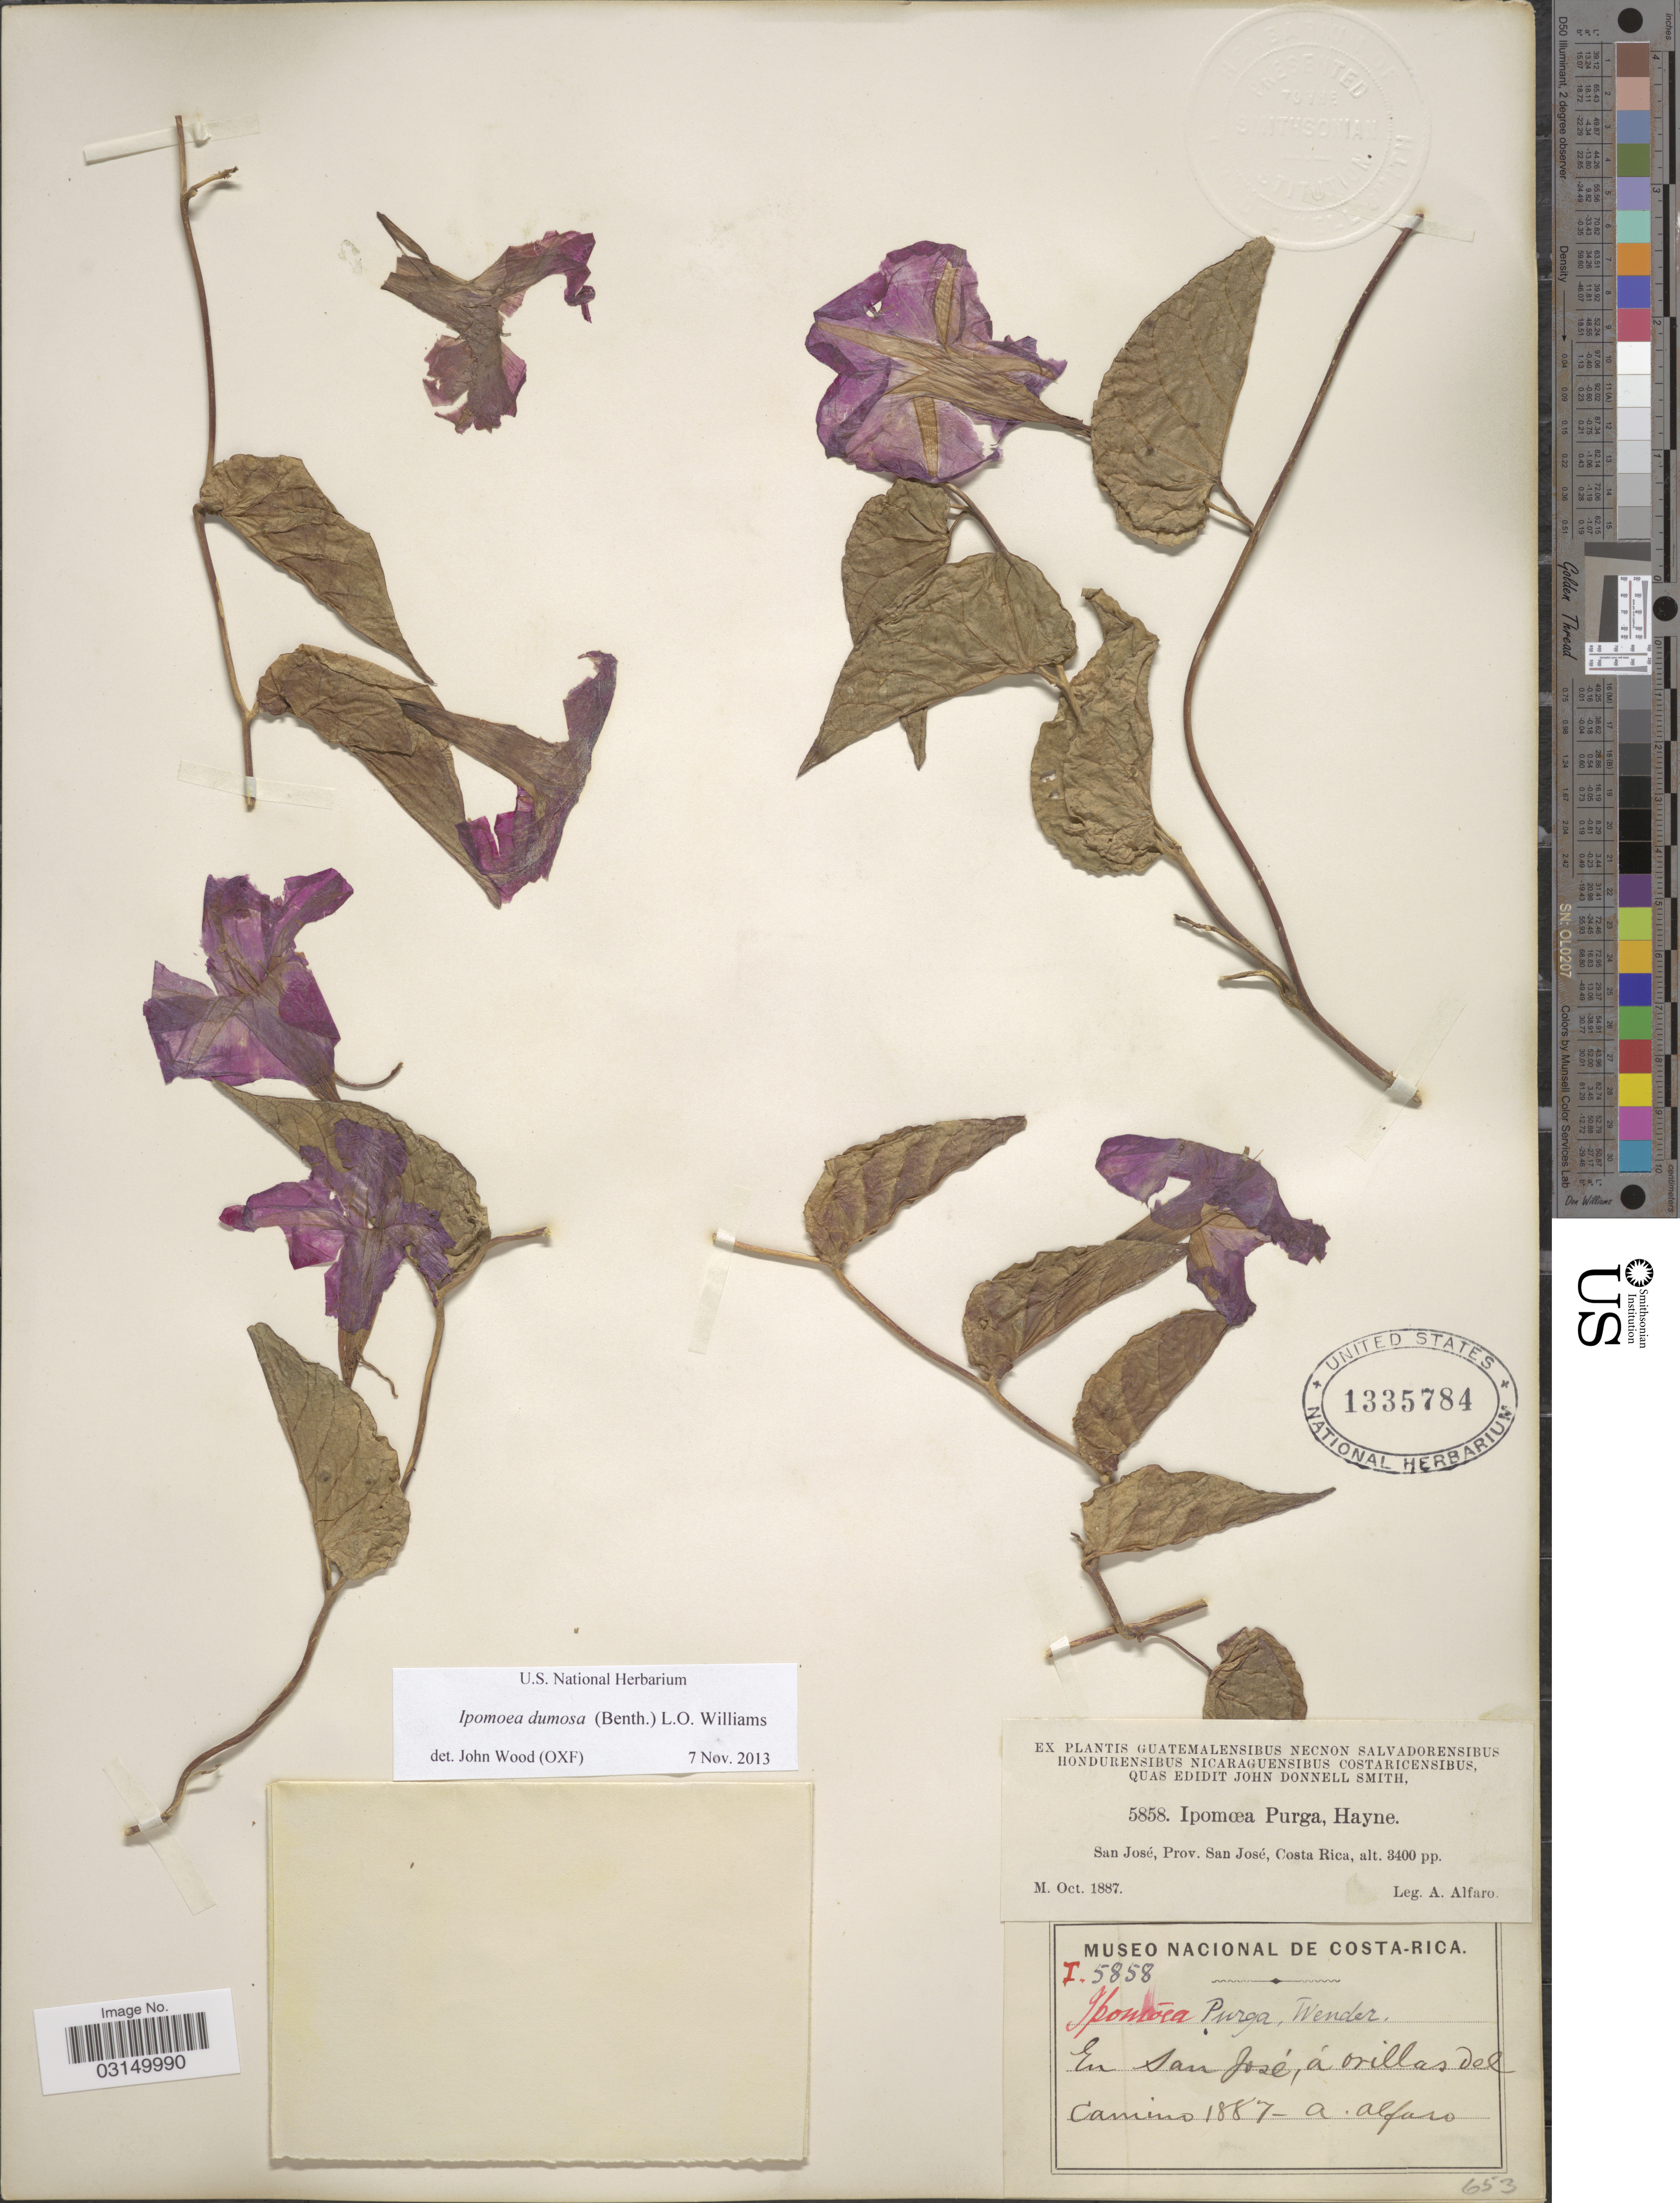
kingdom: Plantae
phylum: Tracheophyta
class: Magnoliopsida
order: Solanales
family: Convolvulaceae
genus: Ipomoea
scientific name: Ipomoea dumosa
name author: (Benth.) L.O. Williams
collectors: A. Alfaro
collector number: I5858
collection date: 1887-10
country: Costa Rica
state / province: San José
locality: San José, En San José, á orillas del camino.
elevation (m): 1036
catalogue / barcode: US 1335784